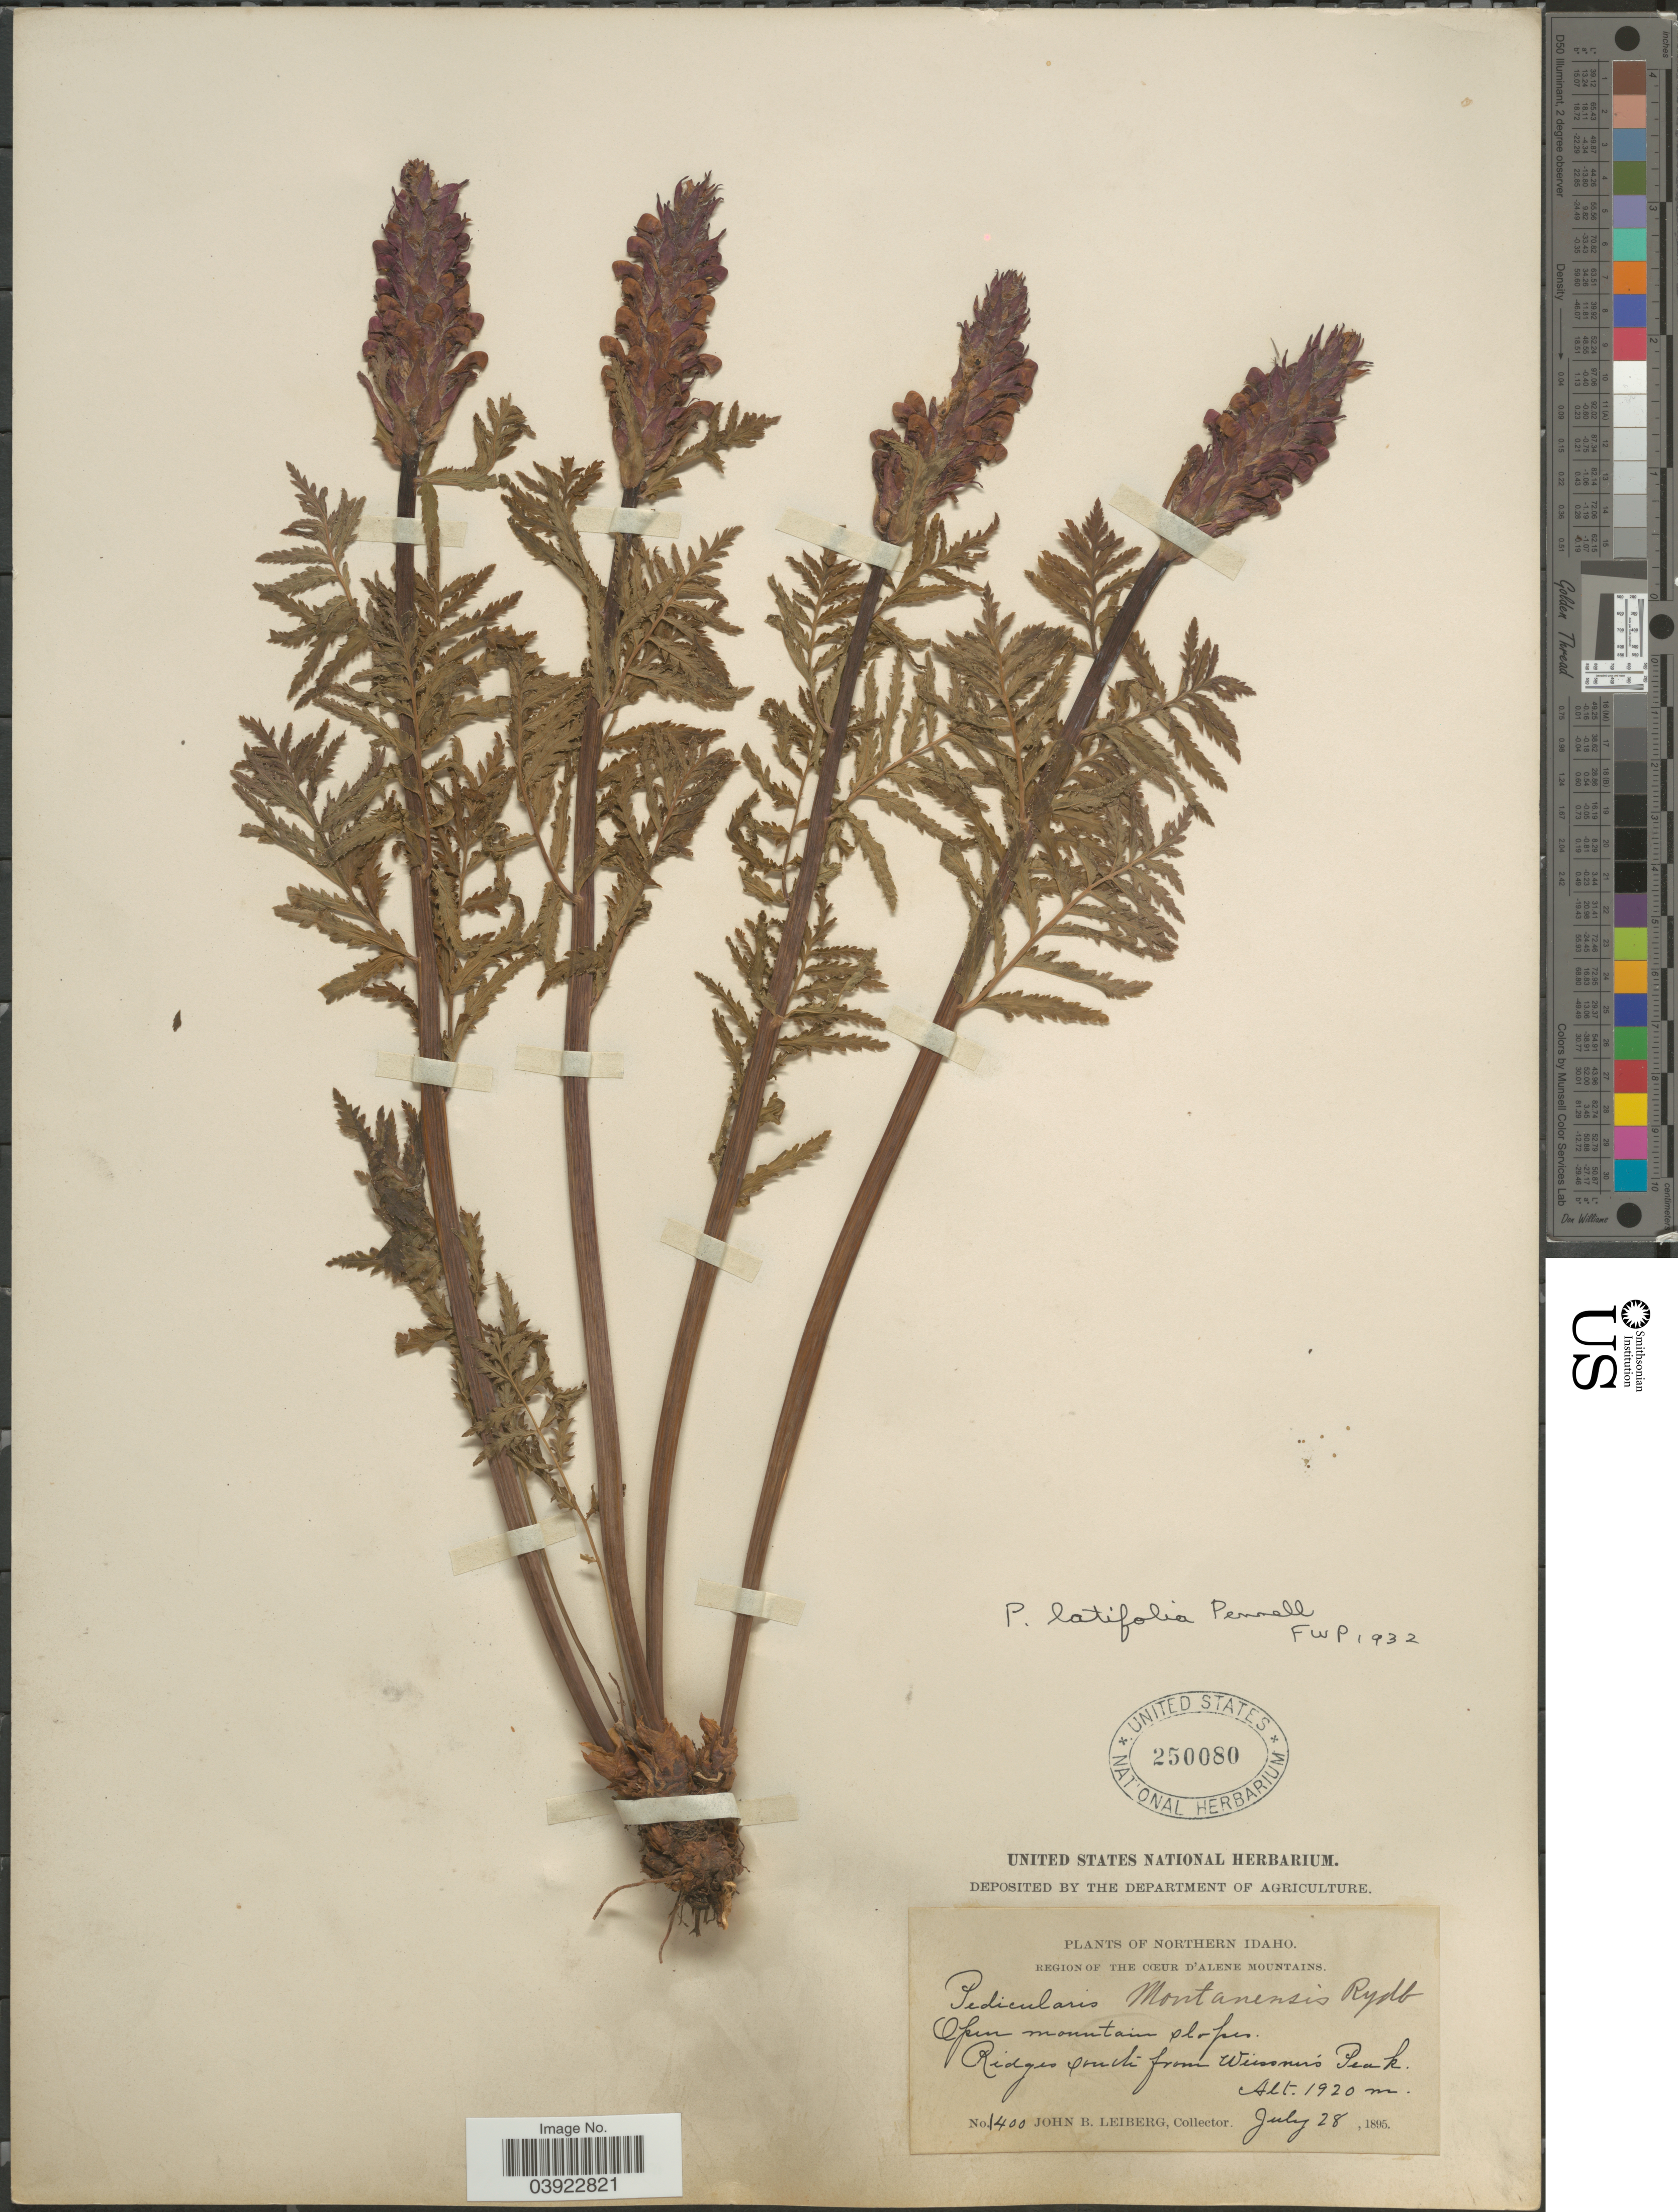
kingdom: Plantae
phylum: Tracheophyta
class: Magnoliopsida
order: Lamiales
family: Orobanchaceae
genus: Pedicularis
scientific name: Pedicularis latifolia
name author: Pennell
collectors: J. B. Leiberg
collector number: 1400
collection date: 1895-07-28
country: United States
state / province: Idaho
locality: Northern Idaho. Region of the Cœur D'Alene Mountains. Open mountain slopes. Ridges south from Wiessner's Peak.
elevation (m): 1920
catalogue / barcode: US 250080